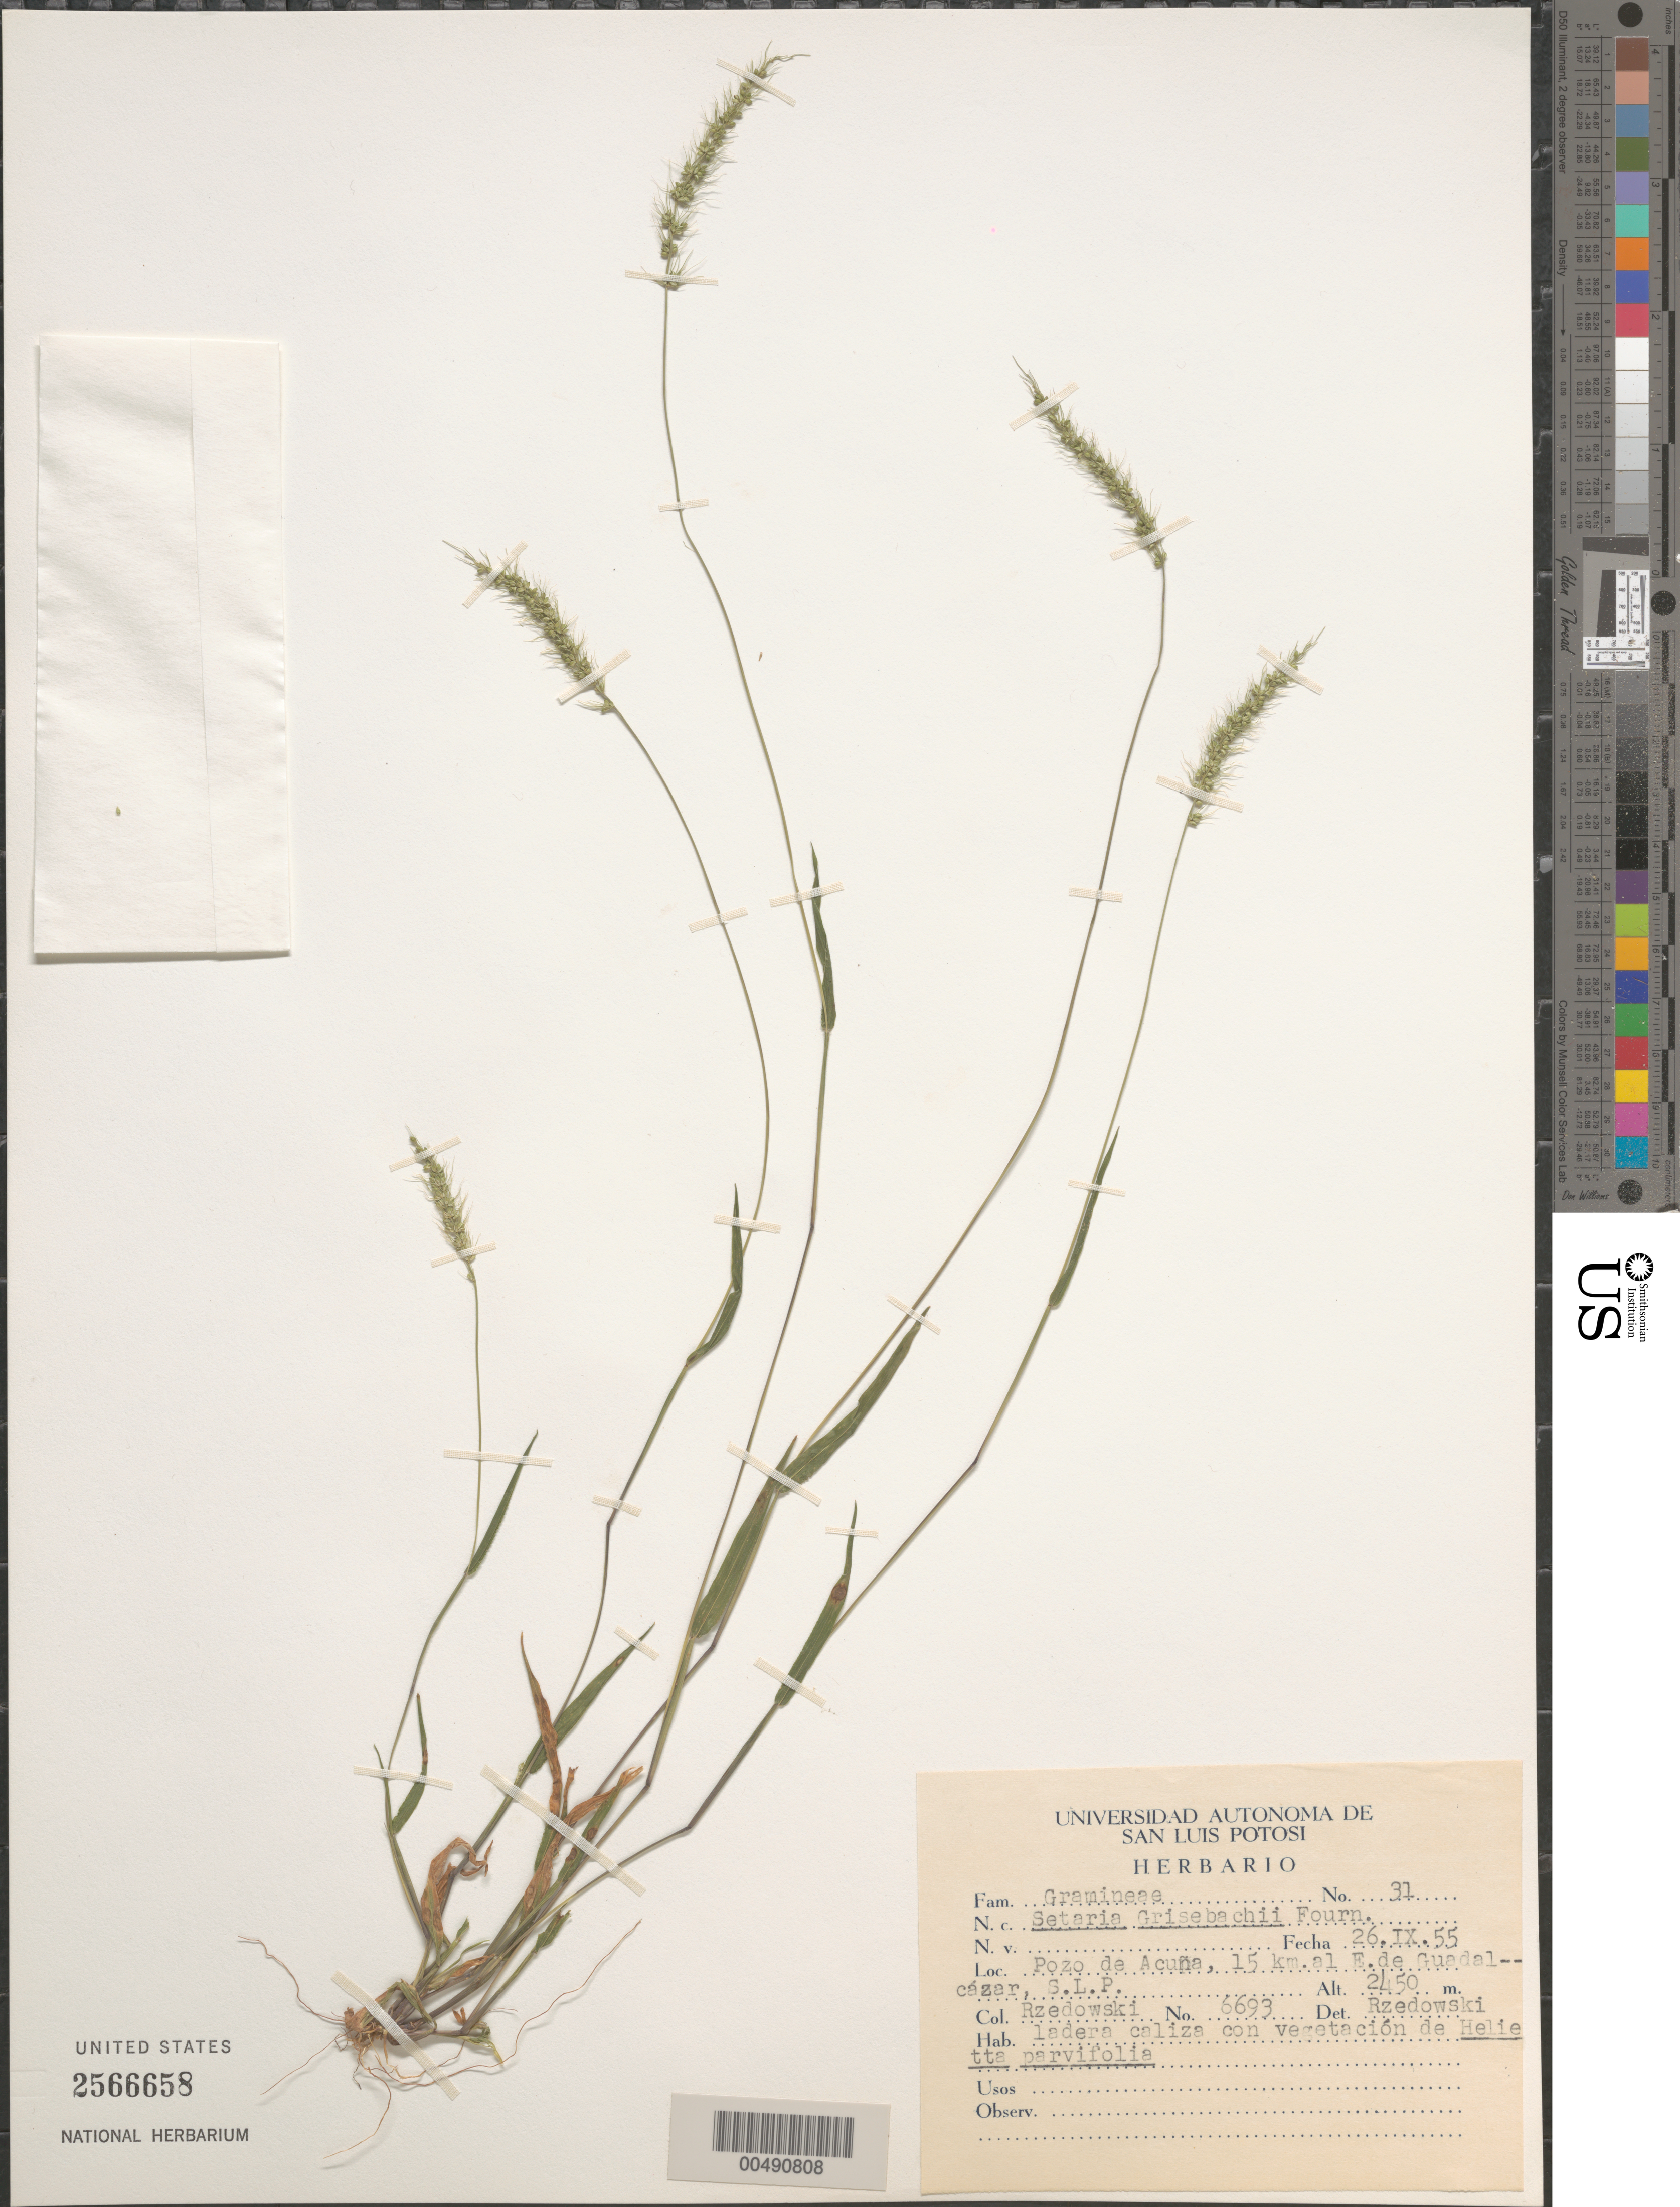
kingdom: Plantae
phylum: Tracheophyta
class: Liliopsida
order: Poales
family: Poaceae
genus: Setaria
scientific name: Setaria grisebachii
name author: E. Fourn.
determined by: Rzedowski, J.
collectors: J. Rzedowski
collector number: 6693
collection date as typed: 26 Sep 1955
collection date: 1955-09-26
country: Mexico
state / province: San Luis Potosi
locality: Pozo de Acuña, 15 km E of Guadalcázar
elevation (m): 2450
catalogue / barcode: US 2566658